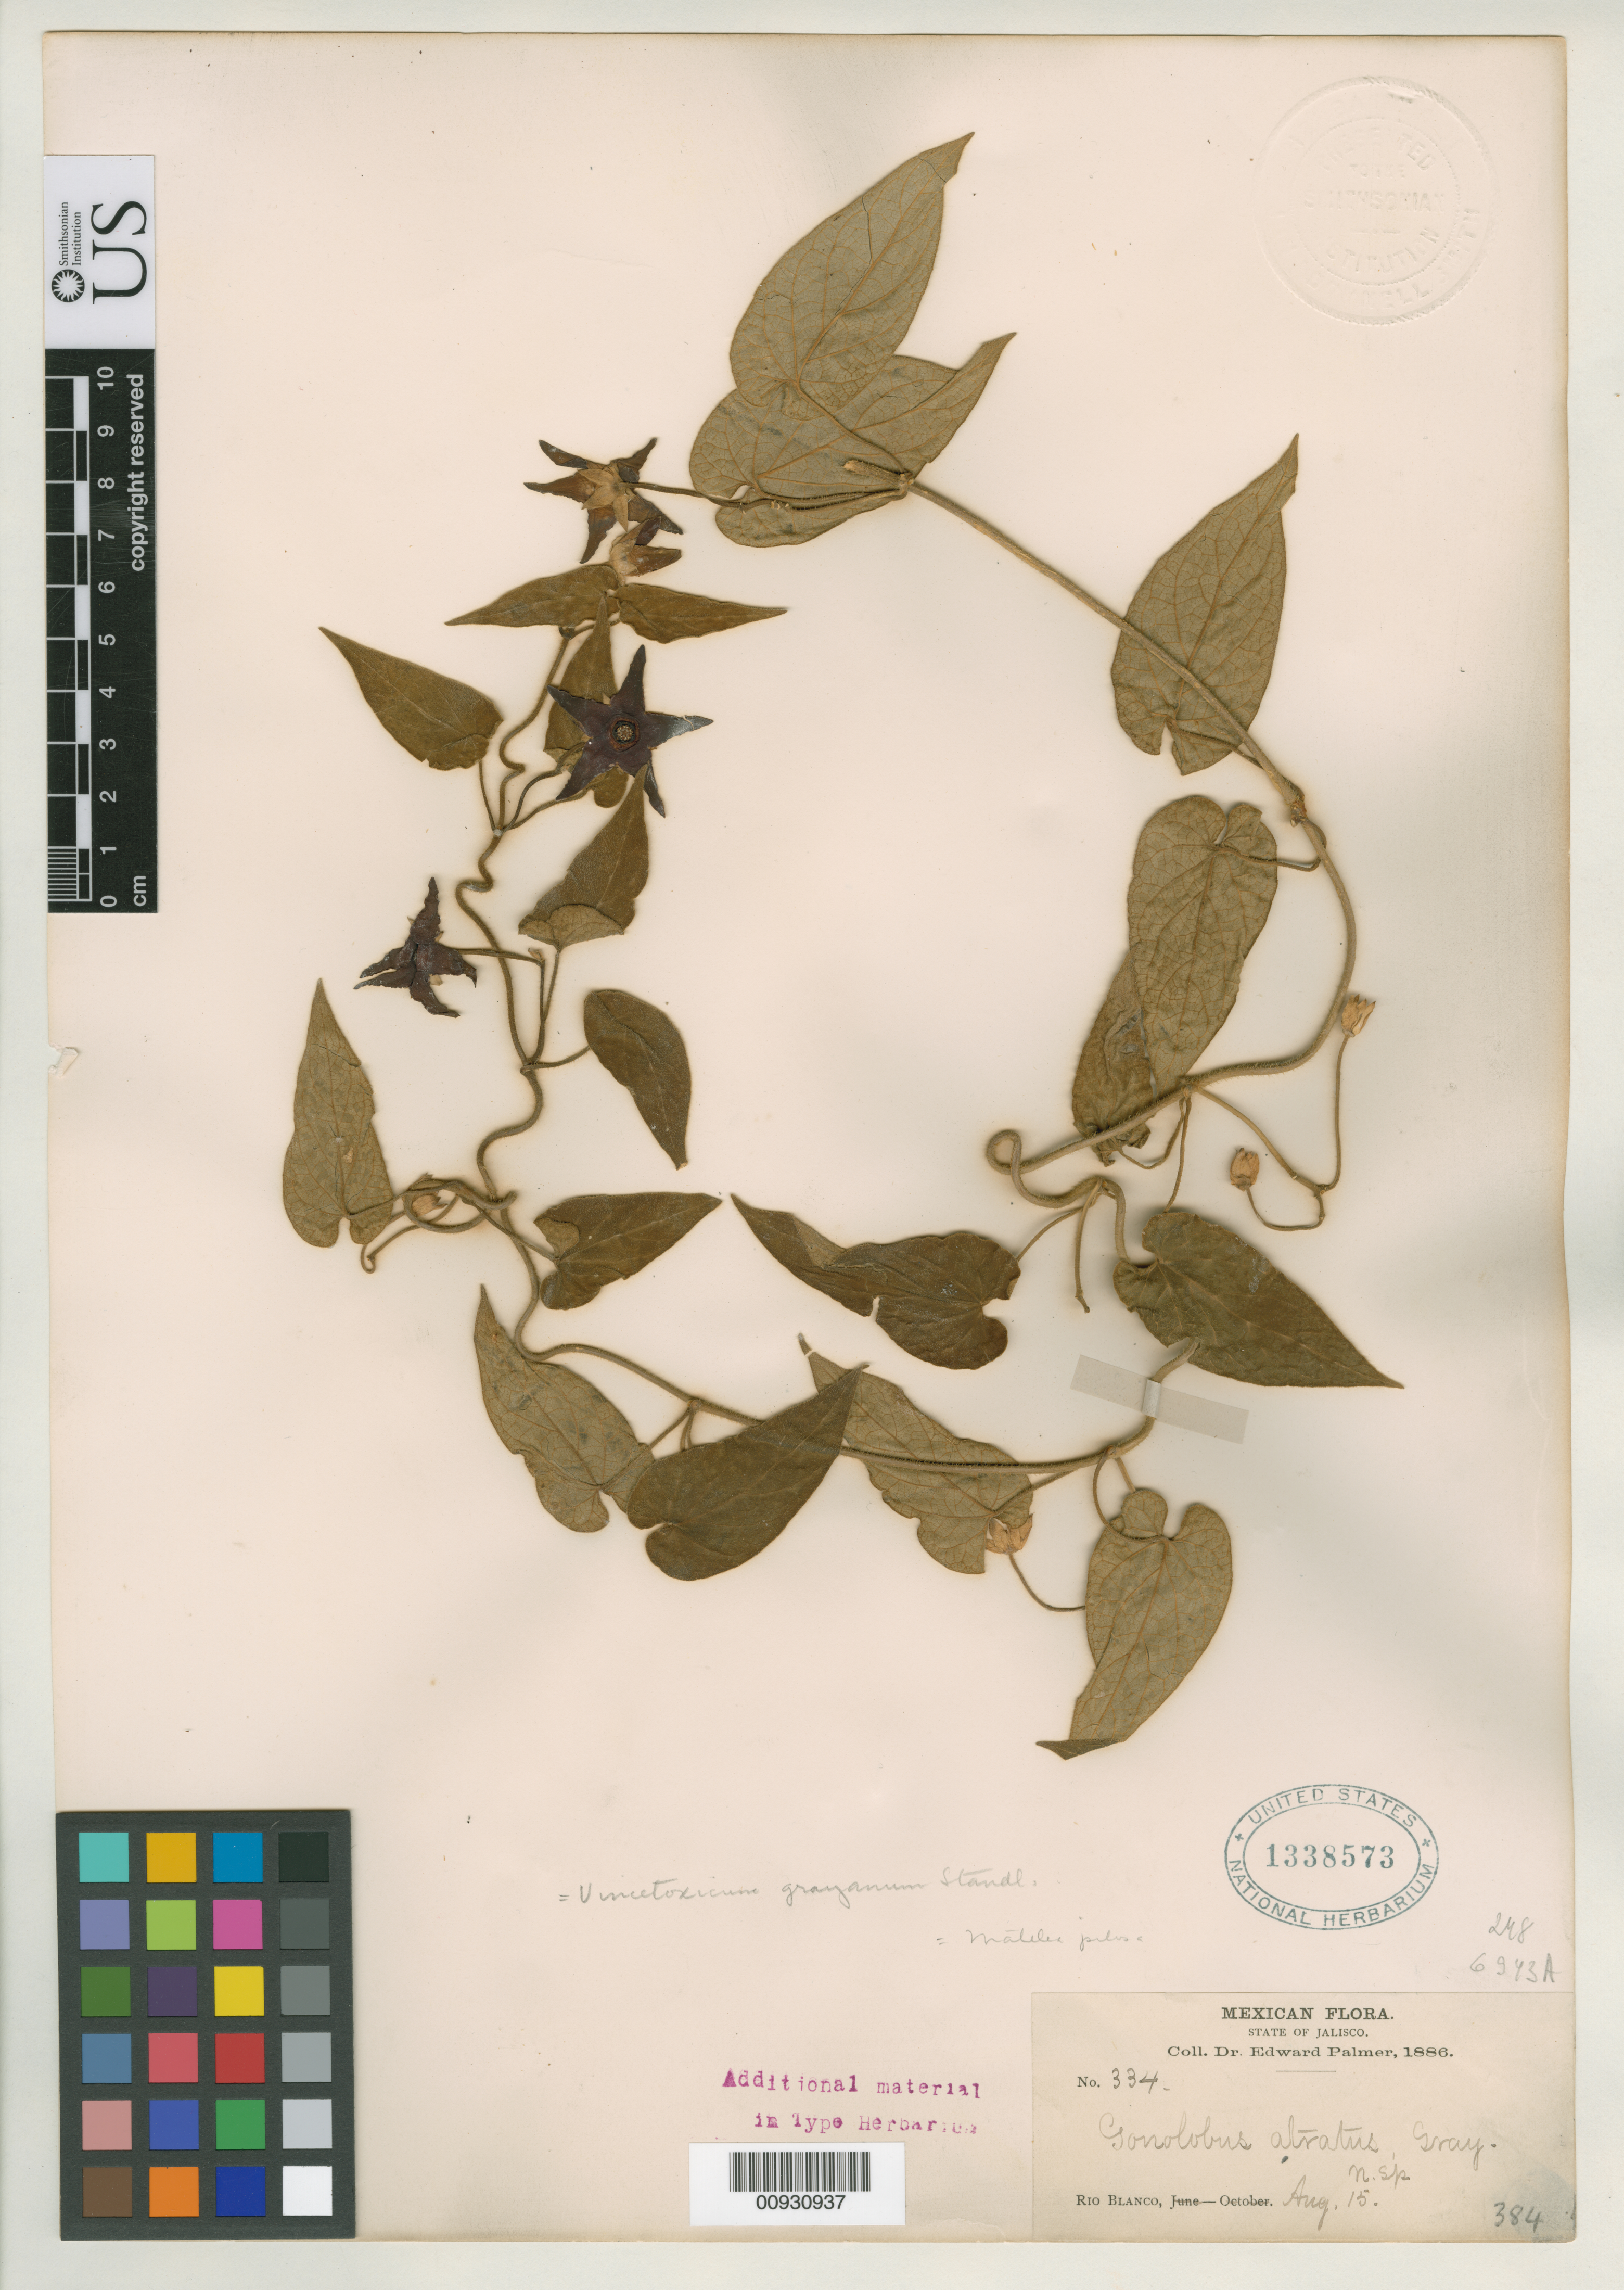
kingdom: Plantae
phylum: Tracheophyta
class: Magnoliopsida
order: Gentianales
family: Apocynaceae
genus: Gonolobus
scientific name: Gonolobus atratus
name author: A. Gray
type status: Isotype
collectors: E. Palmer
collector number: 334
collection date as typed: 15 Aug 1886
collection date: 1886-08-15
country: Mexico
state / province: Jalisco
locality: Río Blanco.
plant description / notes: Specimen ex John Donnell Smith herbarium.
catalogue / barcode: US 1338573